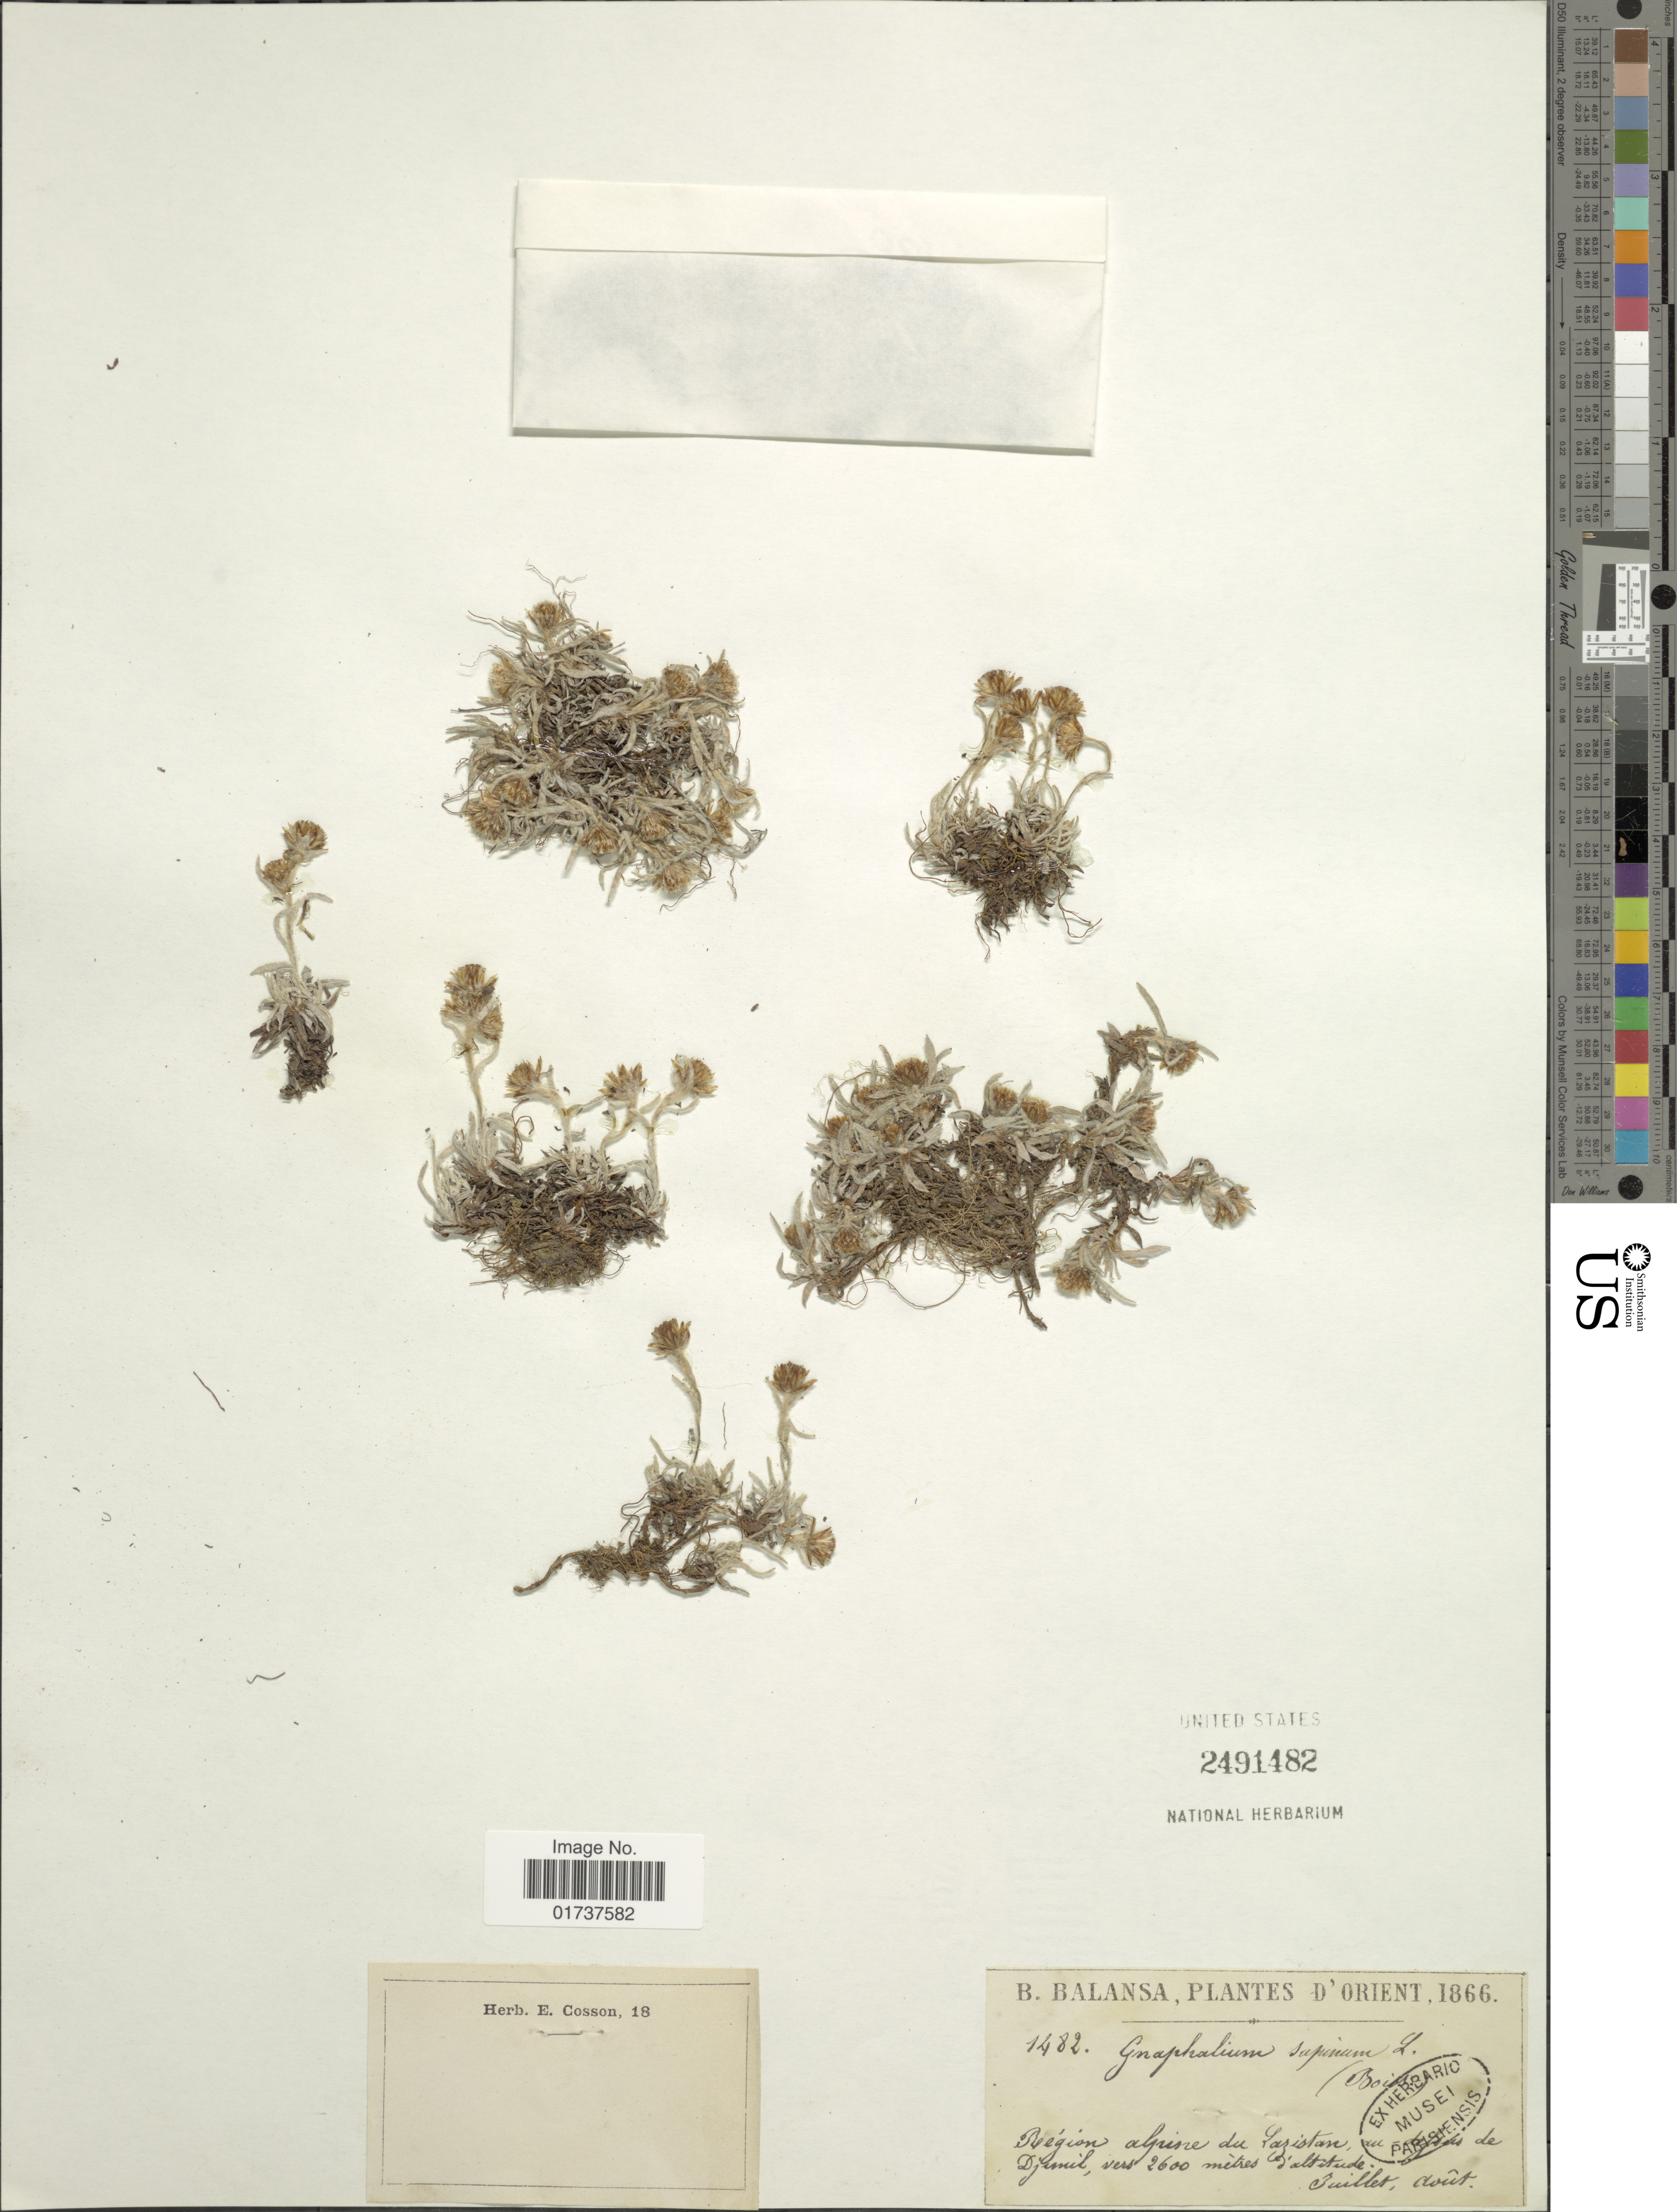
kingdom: Plantae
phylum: Tracheophyta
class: Magnoliopsida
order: Asterales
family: Asteraceae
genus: Gnaphalium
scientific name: Gnaphalium supinum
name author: L.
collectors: B. Balansa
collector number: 1482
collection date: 1866-07/1866-08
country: Turkey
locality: Region alpuisre du, Lazistan, du [illegible text]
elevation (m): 2600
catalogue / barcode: US 2491482